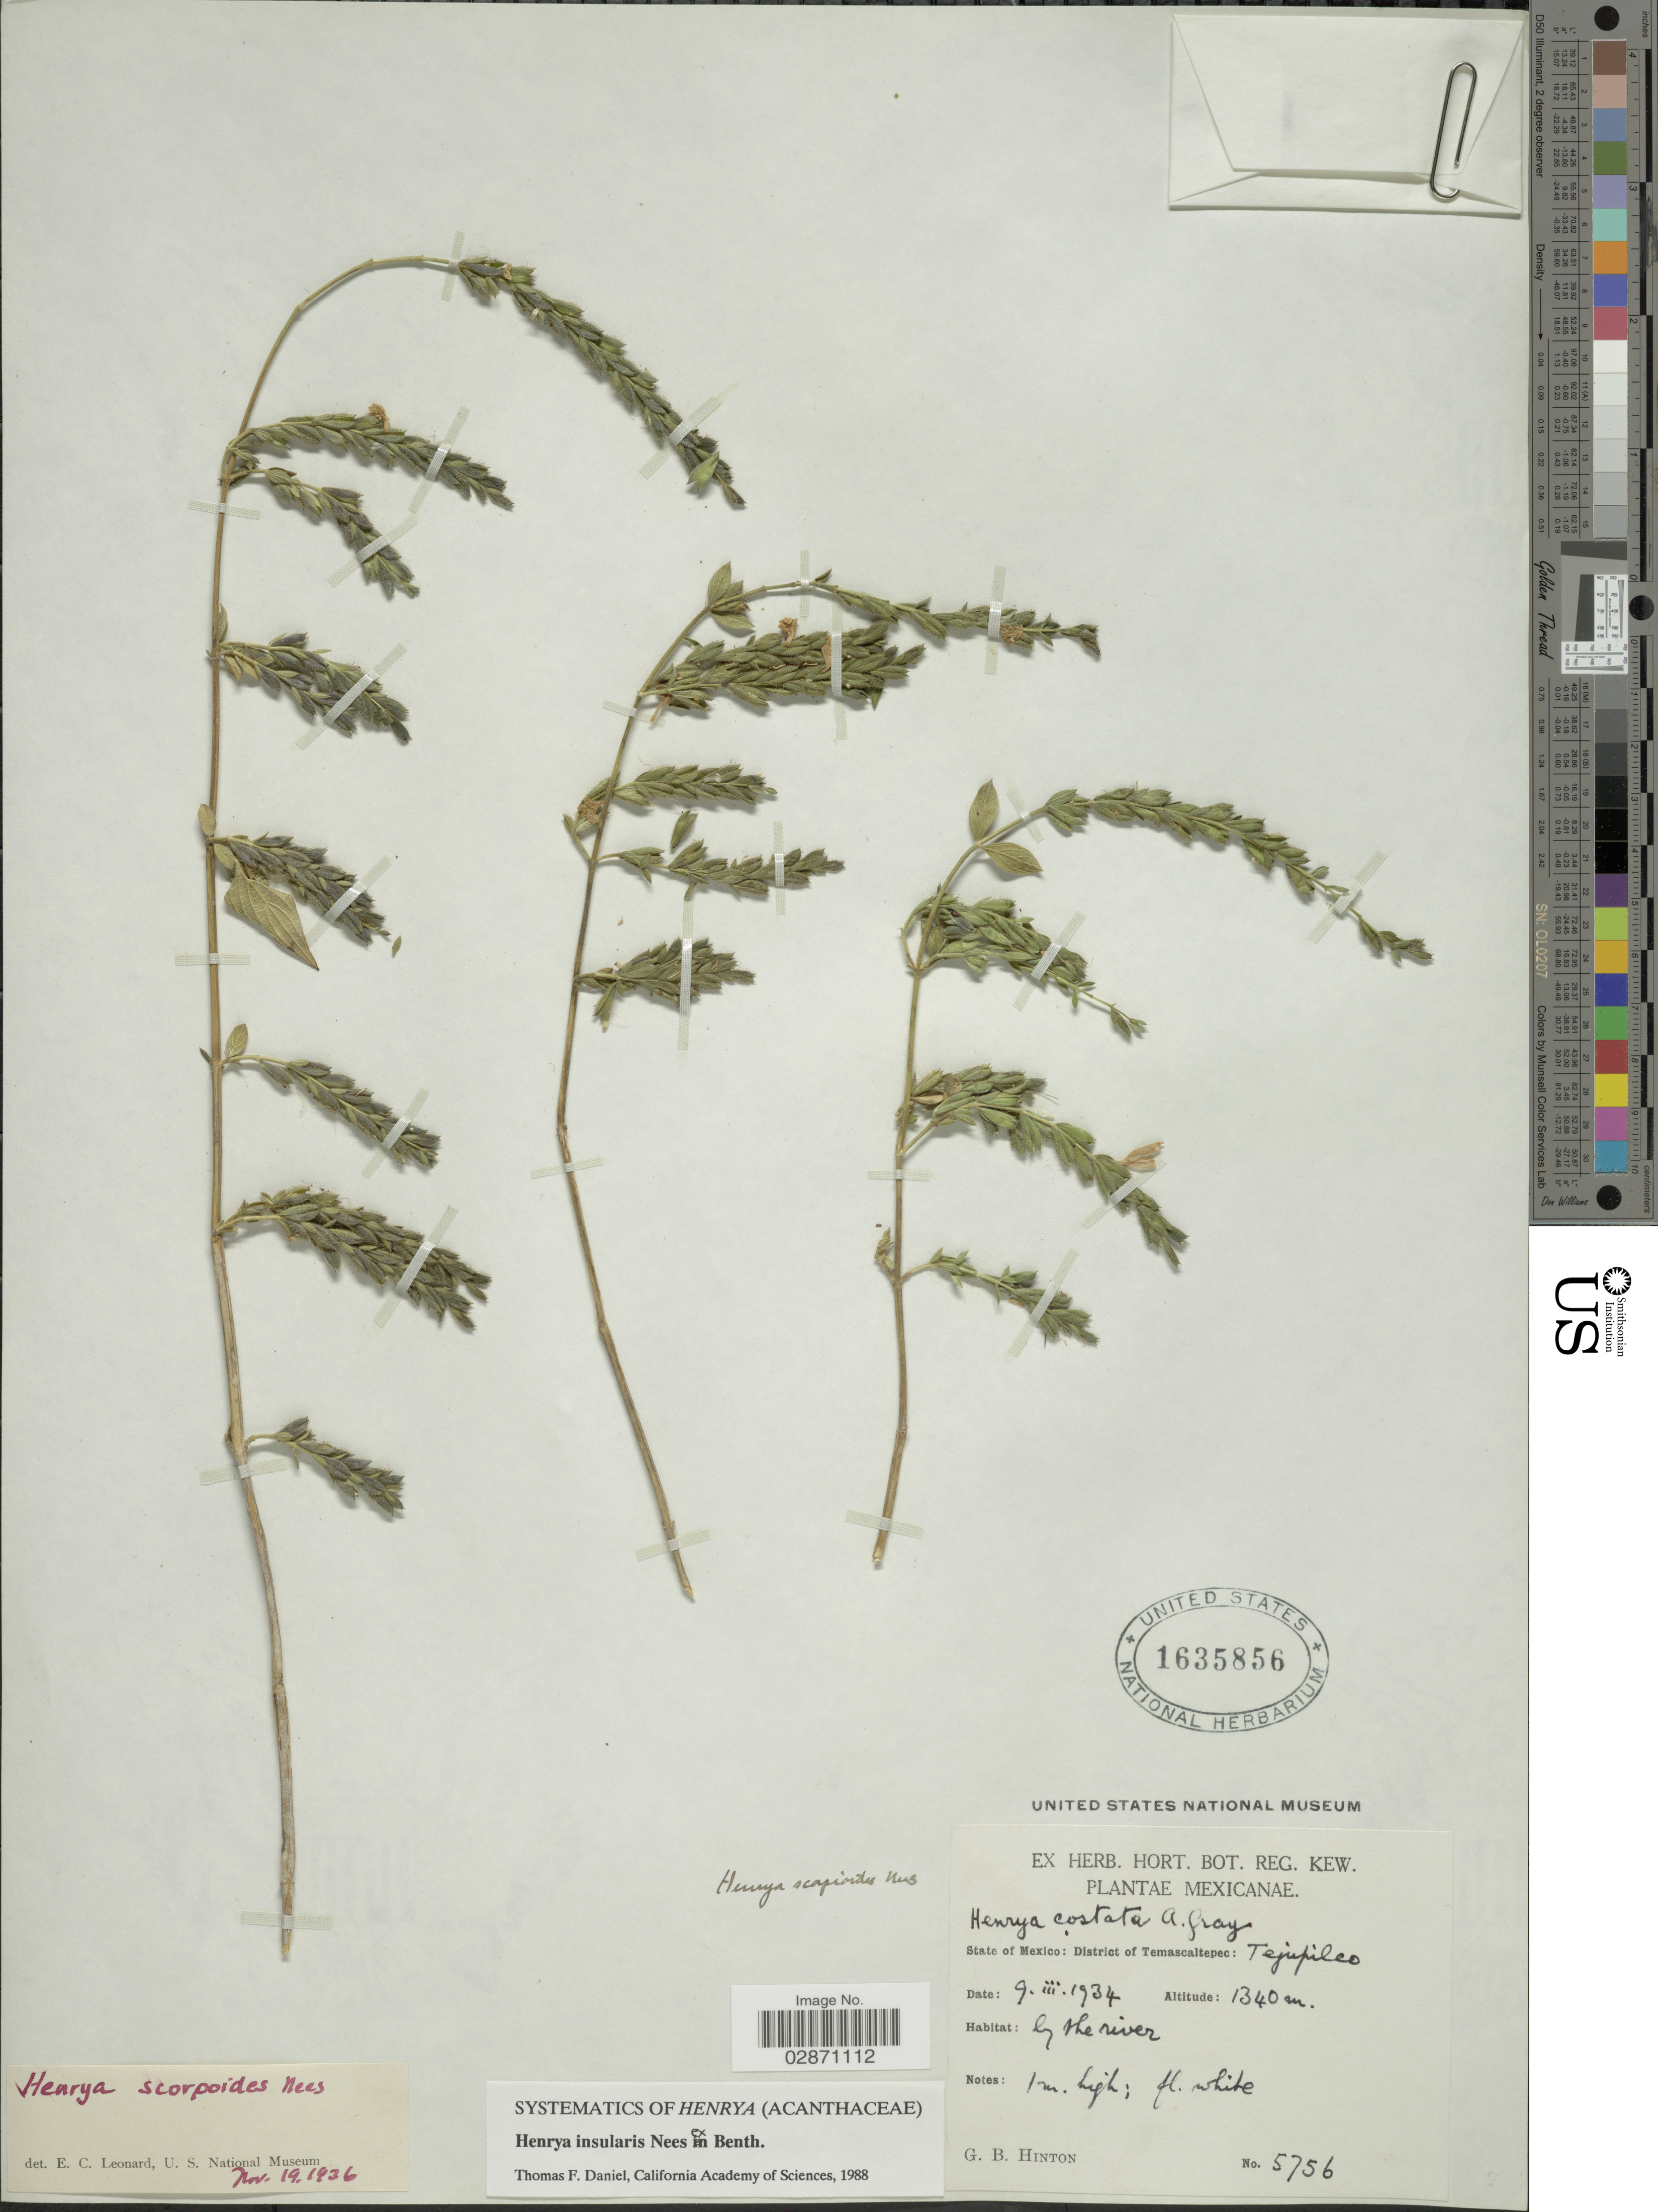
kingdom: Plantae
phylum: Tracheophyta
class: Magnoliopsida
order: Lamiales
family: Acanthaceae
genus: Henrya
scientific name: Henrya insularis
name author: Nees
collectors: G. B. Hinton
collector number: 5756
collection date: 1934-03-09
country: Mexico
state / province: México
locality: District of Temascaltepec: Tejupilco.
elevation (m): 1340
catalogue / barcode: US 1635856